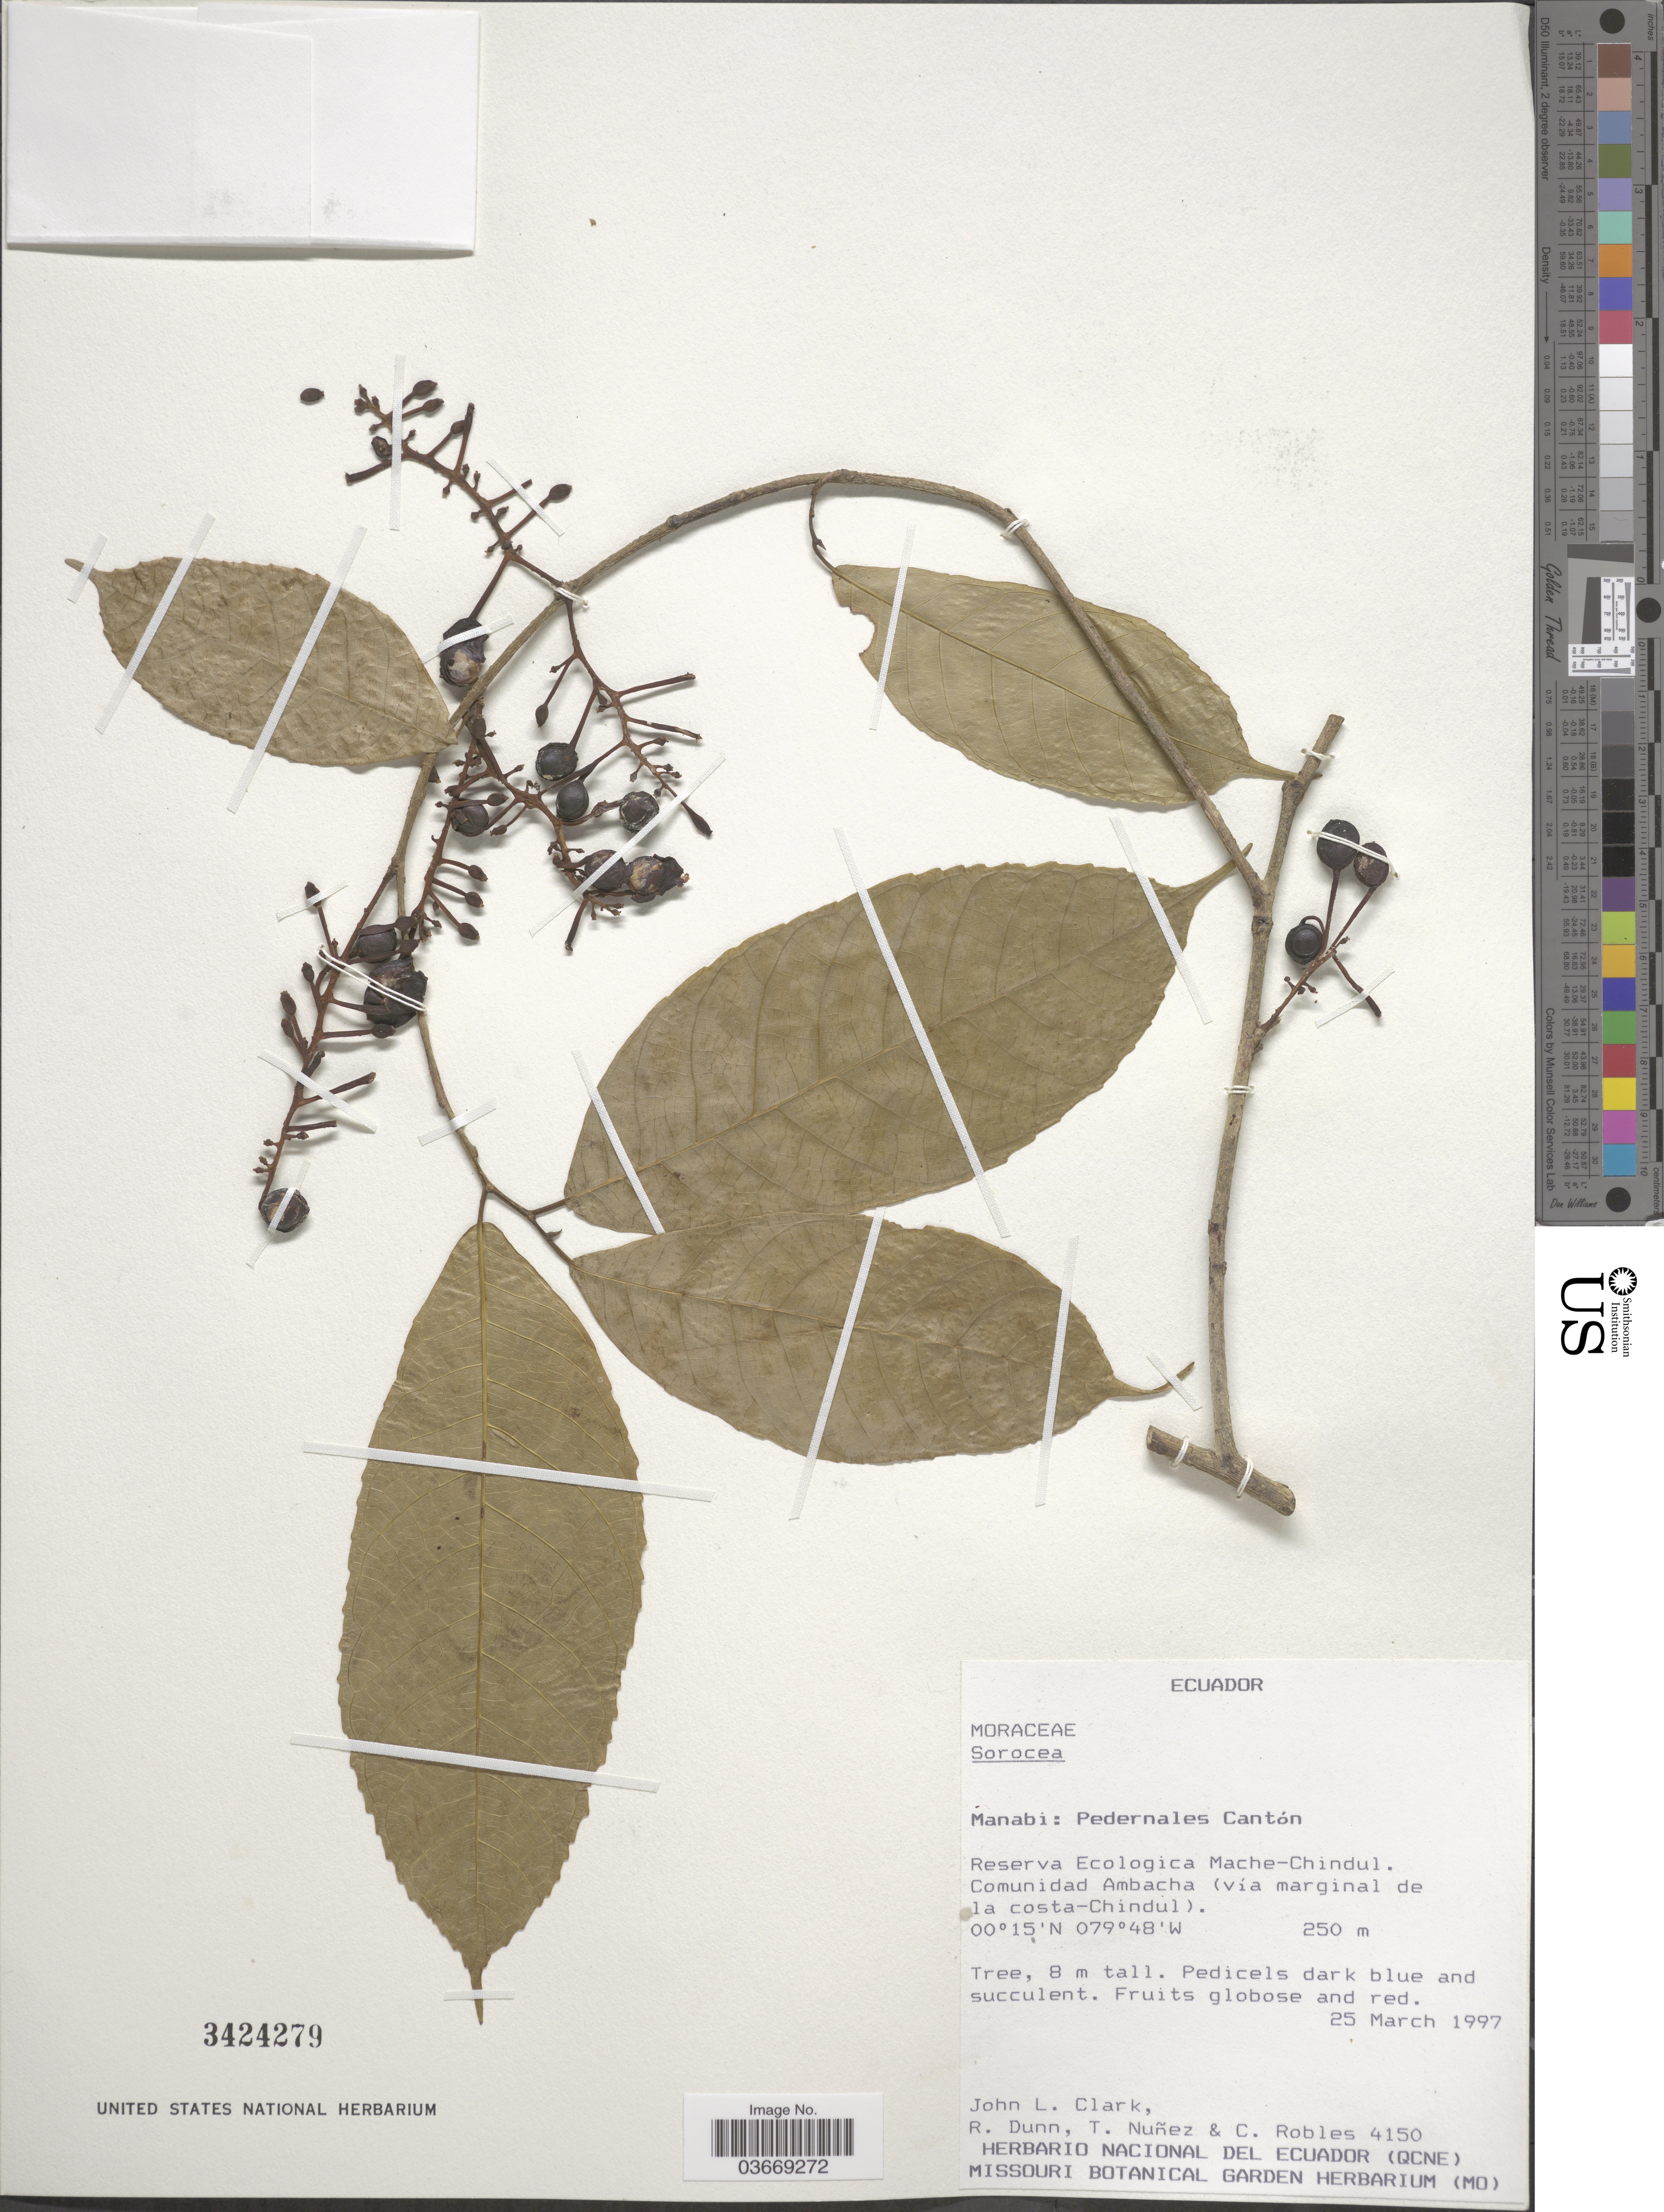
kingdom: Plantae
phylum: Tracheophyta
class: Magnoliopsida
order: Rosales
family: Moraceae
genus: Sorocea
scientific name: Sorocea sp.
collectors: J. L. Clark, R. Dunn, T. Núñez & C. Robles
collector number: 4150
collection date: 1997-03-25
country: Ecuador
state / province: Manabí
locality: Pedernales Cantón. Reserva Ecologica Mache - Chindul. Comunidad Ambacha (vía marginal de la costa-Chindul).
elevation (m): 250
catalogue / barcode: US 3424279